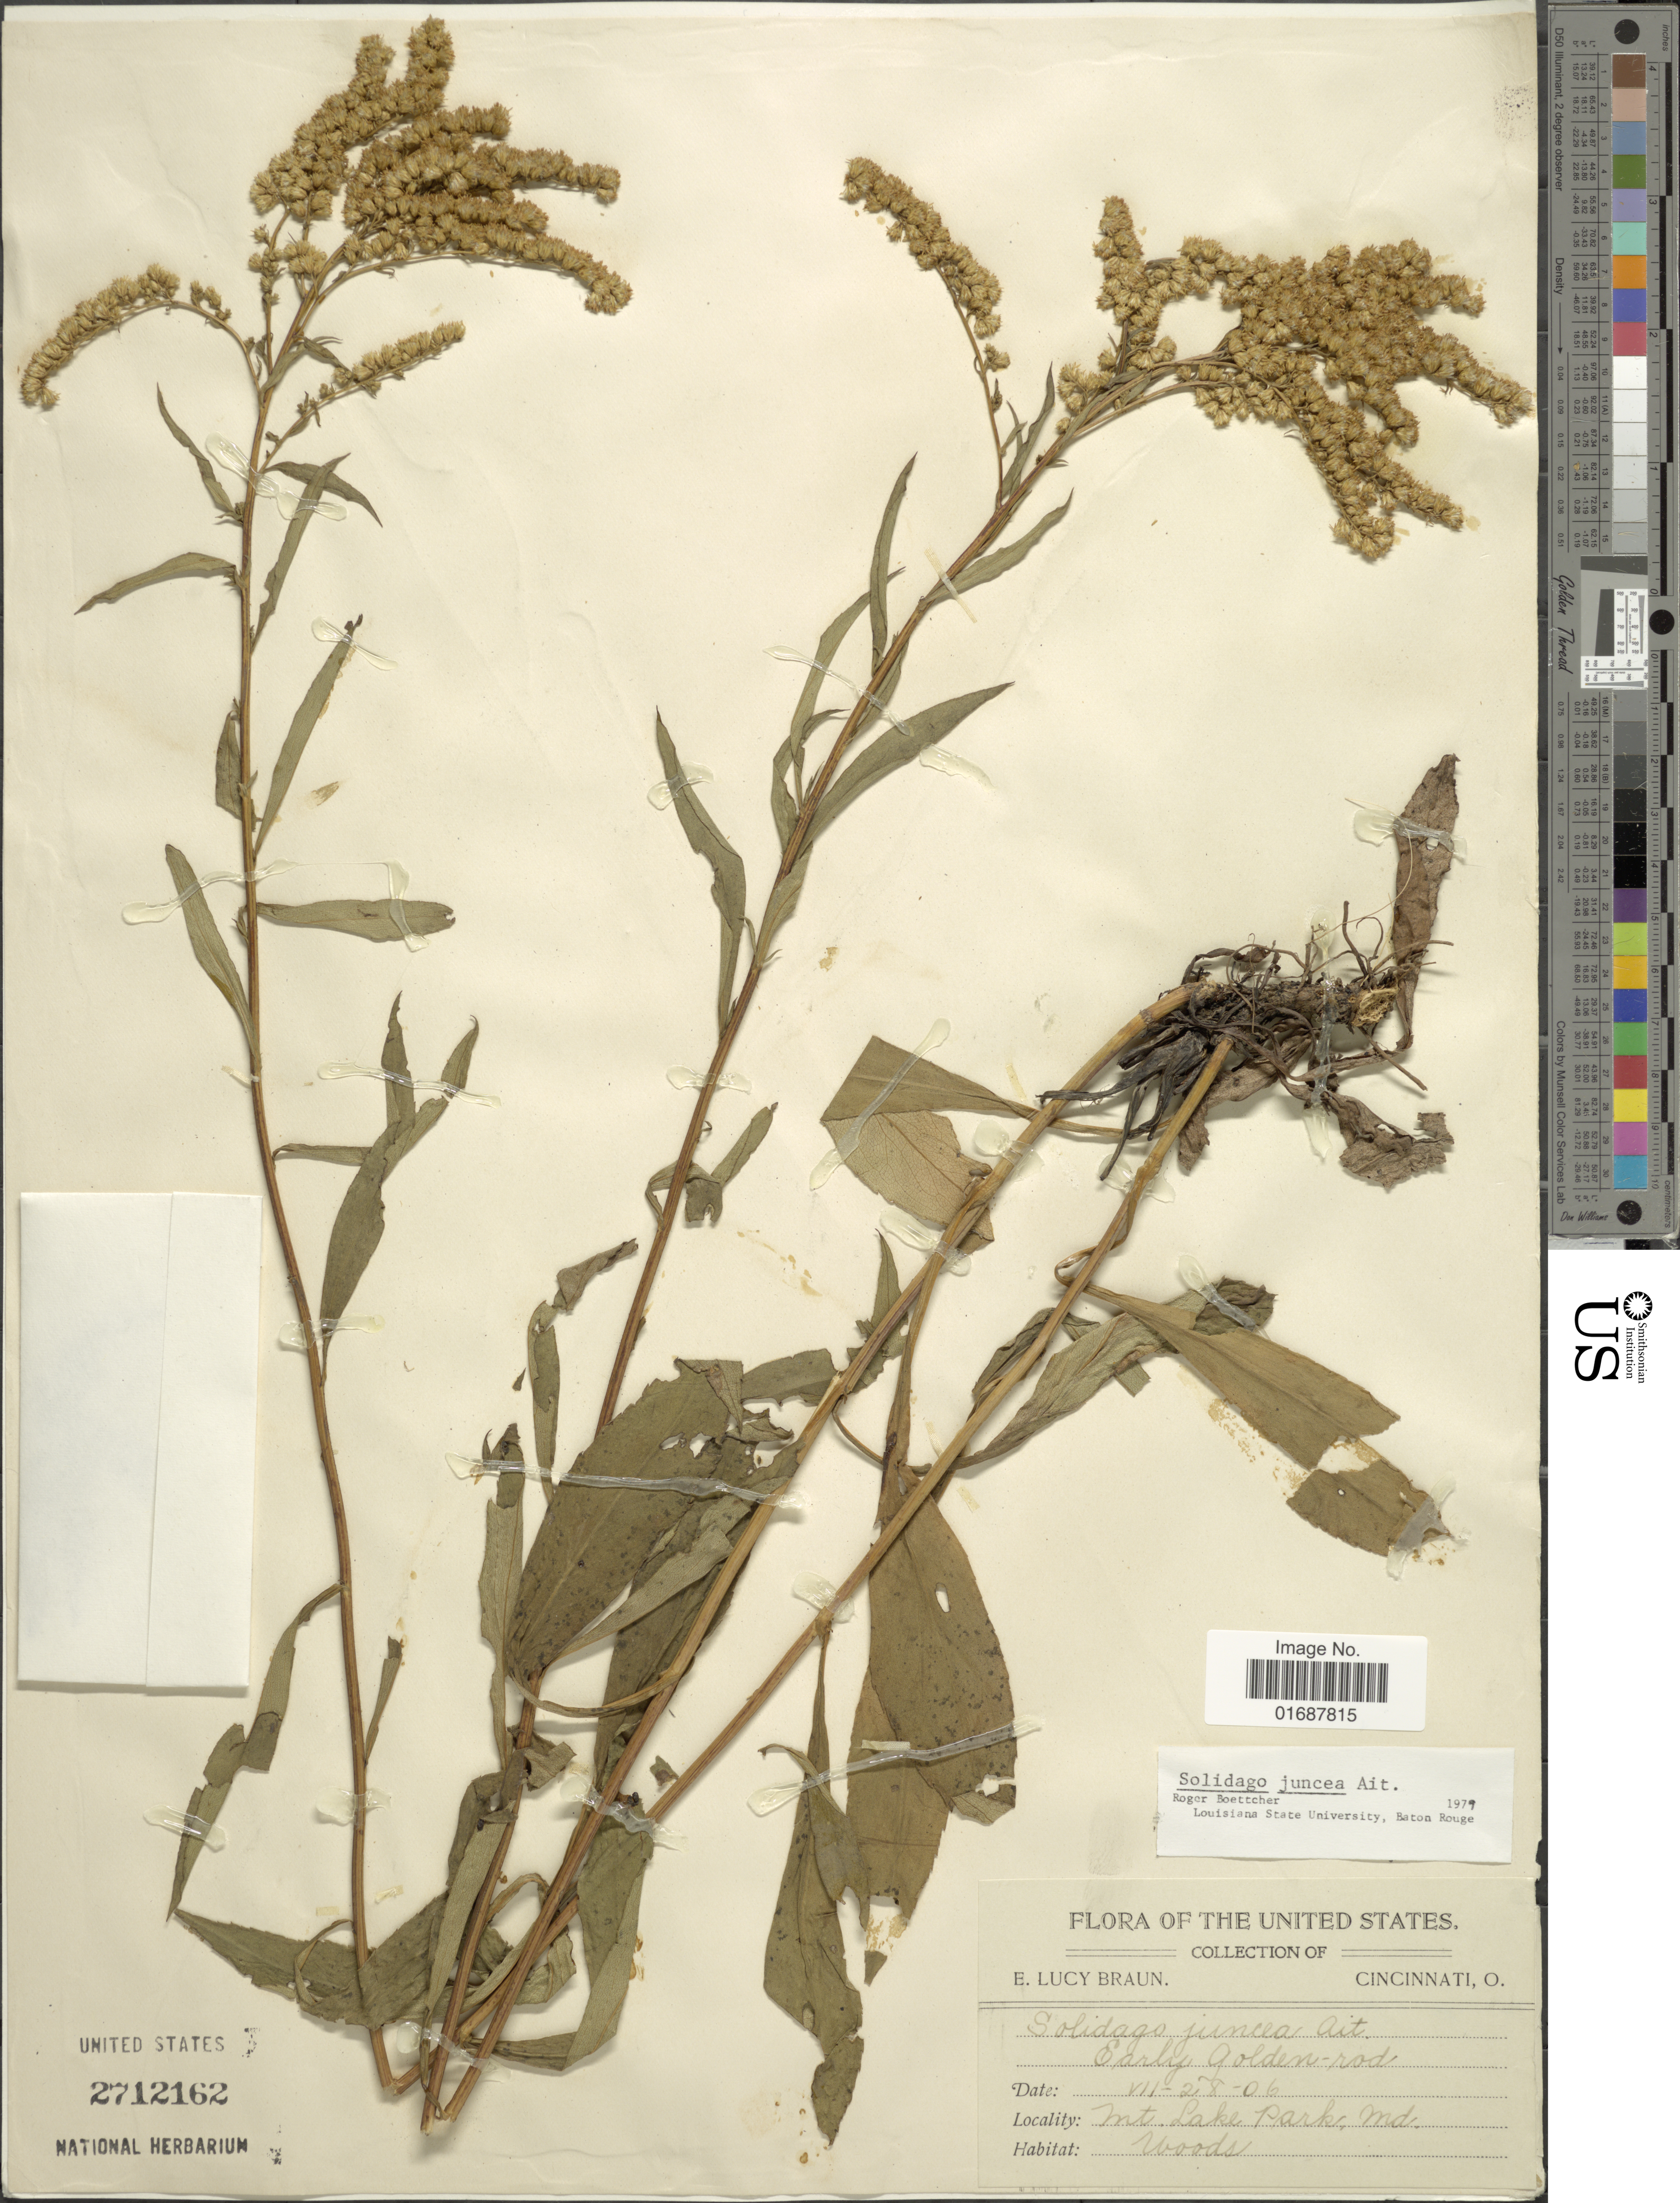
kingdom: Plantae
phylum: Tracheophyta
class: Magnoliopsida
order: Asterales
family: Asteraceae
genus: Solidago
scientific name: Solidago juncea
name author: Aiton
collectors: E. L. Braun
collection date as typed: Transcribed d/m/y: 27/7/6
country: United States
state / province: Maryland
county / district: Garrett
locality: Mt. Lake Park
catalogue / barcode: US 2712162